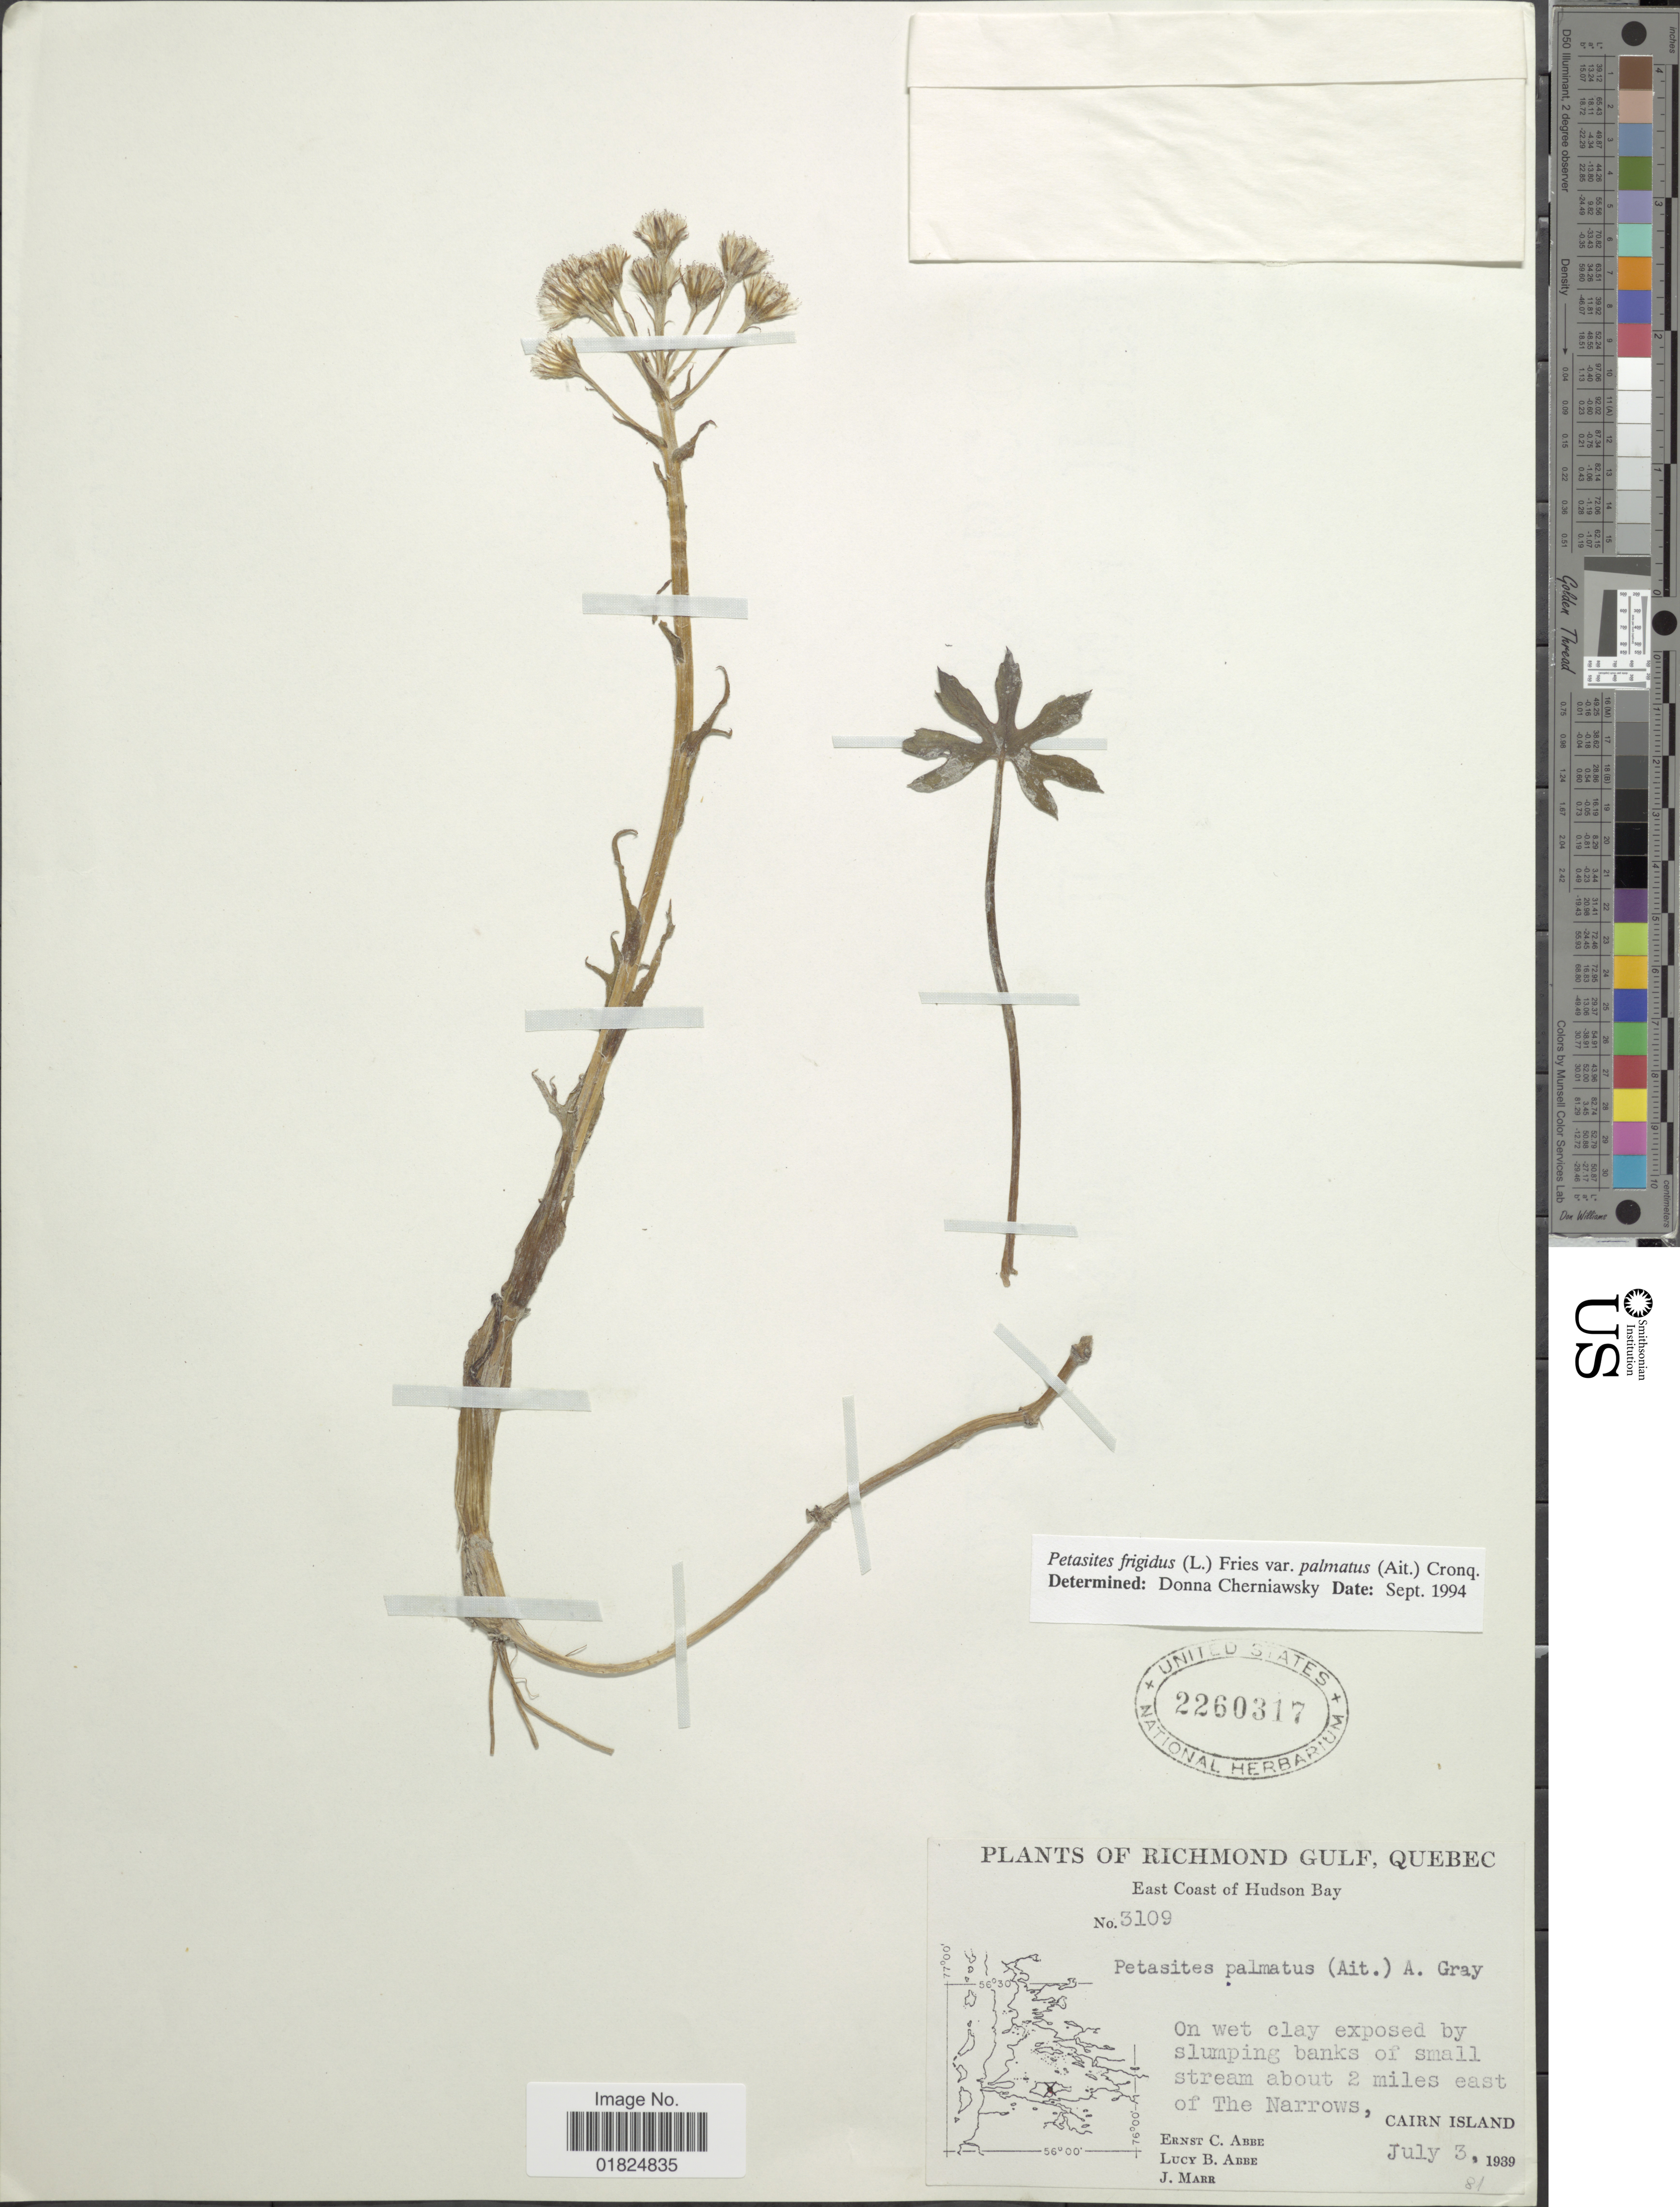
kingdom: Plantae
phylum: Tracheophyta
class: Magnoliopsida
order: Asterales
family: Asteraceae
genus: Petasites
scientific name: Petasites frigidus var. palmatus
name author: (Aiton) Cody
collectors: E. C. Abbe, L. B. Abbe & J. Marr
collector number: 3109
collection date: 1939-08-03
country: Canada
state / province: Quebec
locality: Richmond Gulf, Quebec. East Coast of Hudson Bay. about 2 miles east of The Narrows, Cairn Island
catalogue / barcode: US 2260317